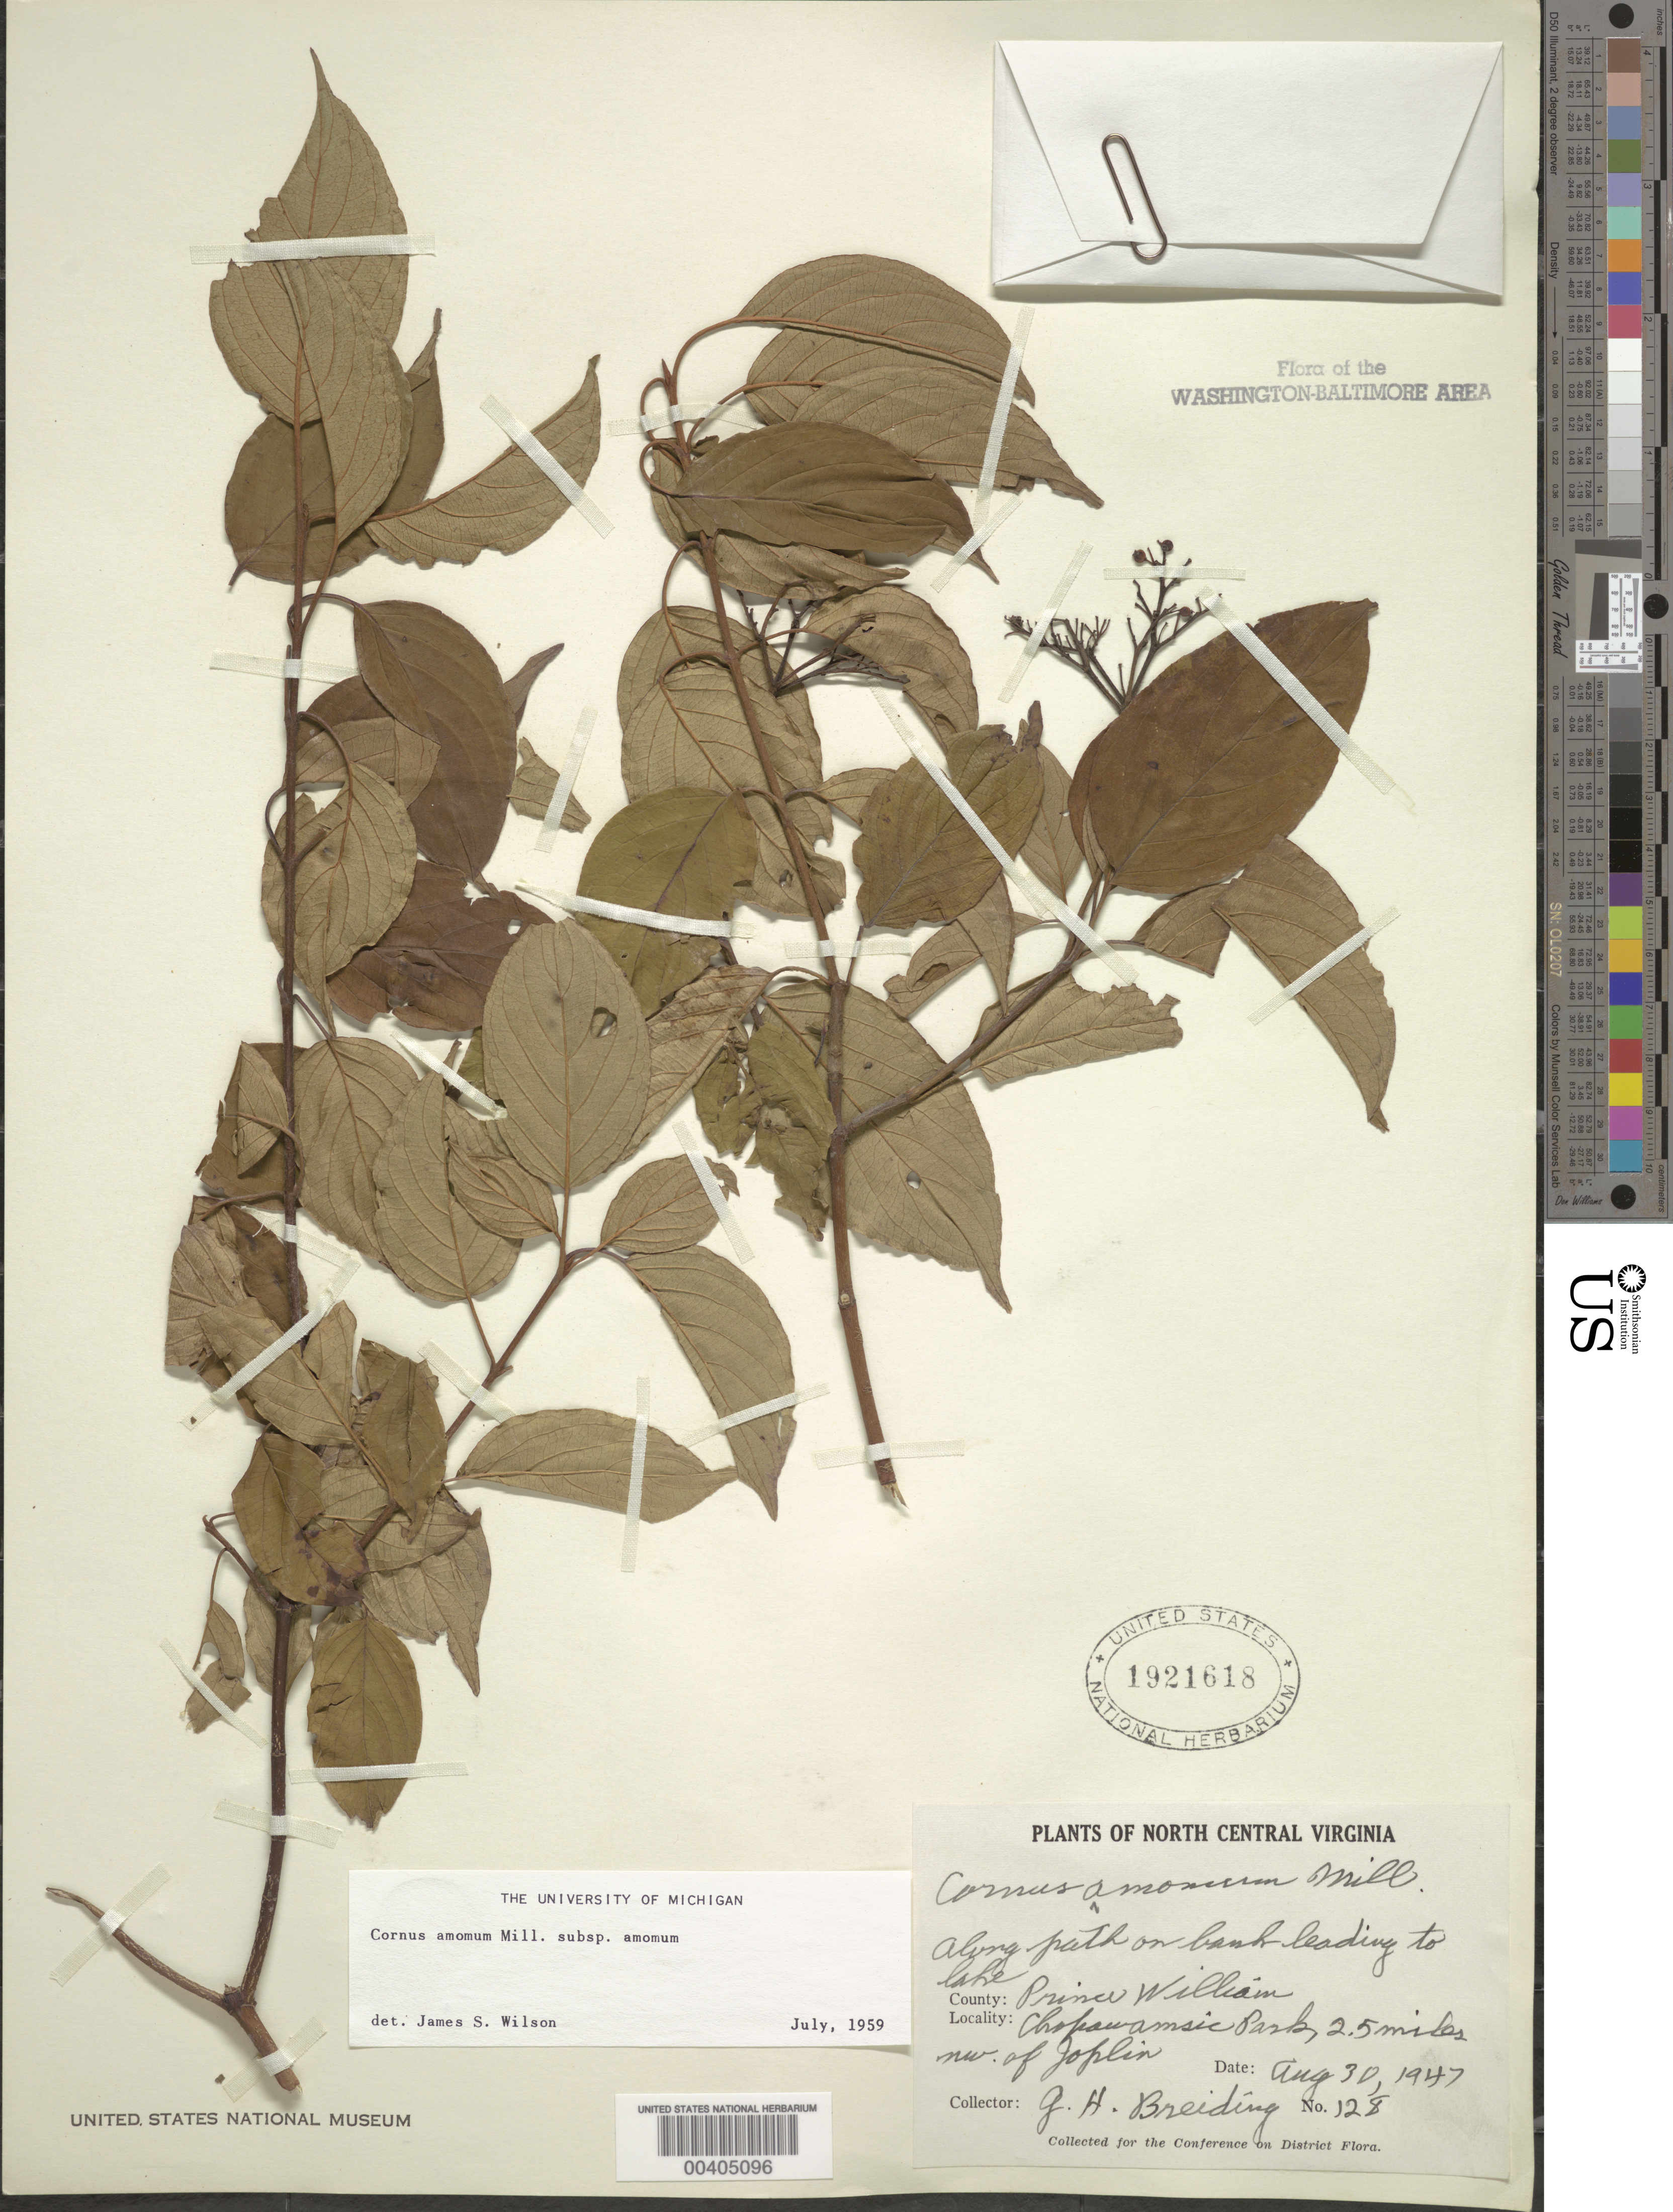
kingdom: Plantae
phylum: Tracheophyta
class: Magnoliopsida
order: Cornales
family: Cornaceae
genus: Cornus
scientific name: Cornus amomum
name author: Mill.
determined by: Wilson, J. S., (MICH), University of Michigan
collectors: G. Breiding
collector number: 128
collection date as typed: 30 Aug 1947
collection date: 1947-08-30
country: United States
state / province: Virginia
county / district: Prince William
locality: Chopawamsic Park, 2.5 mi. NW of Joplin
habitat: Along path on bank leading to lake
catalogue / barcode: US 1921618